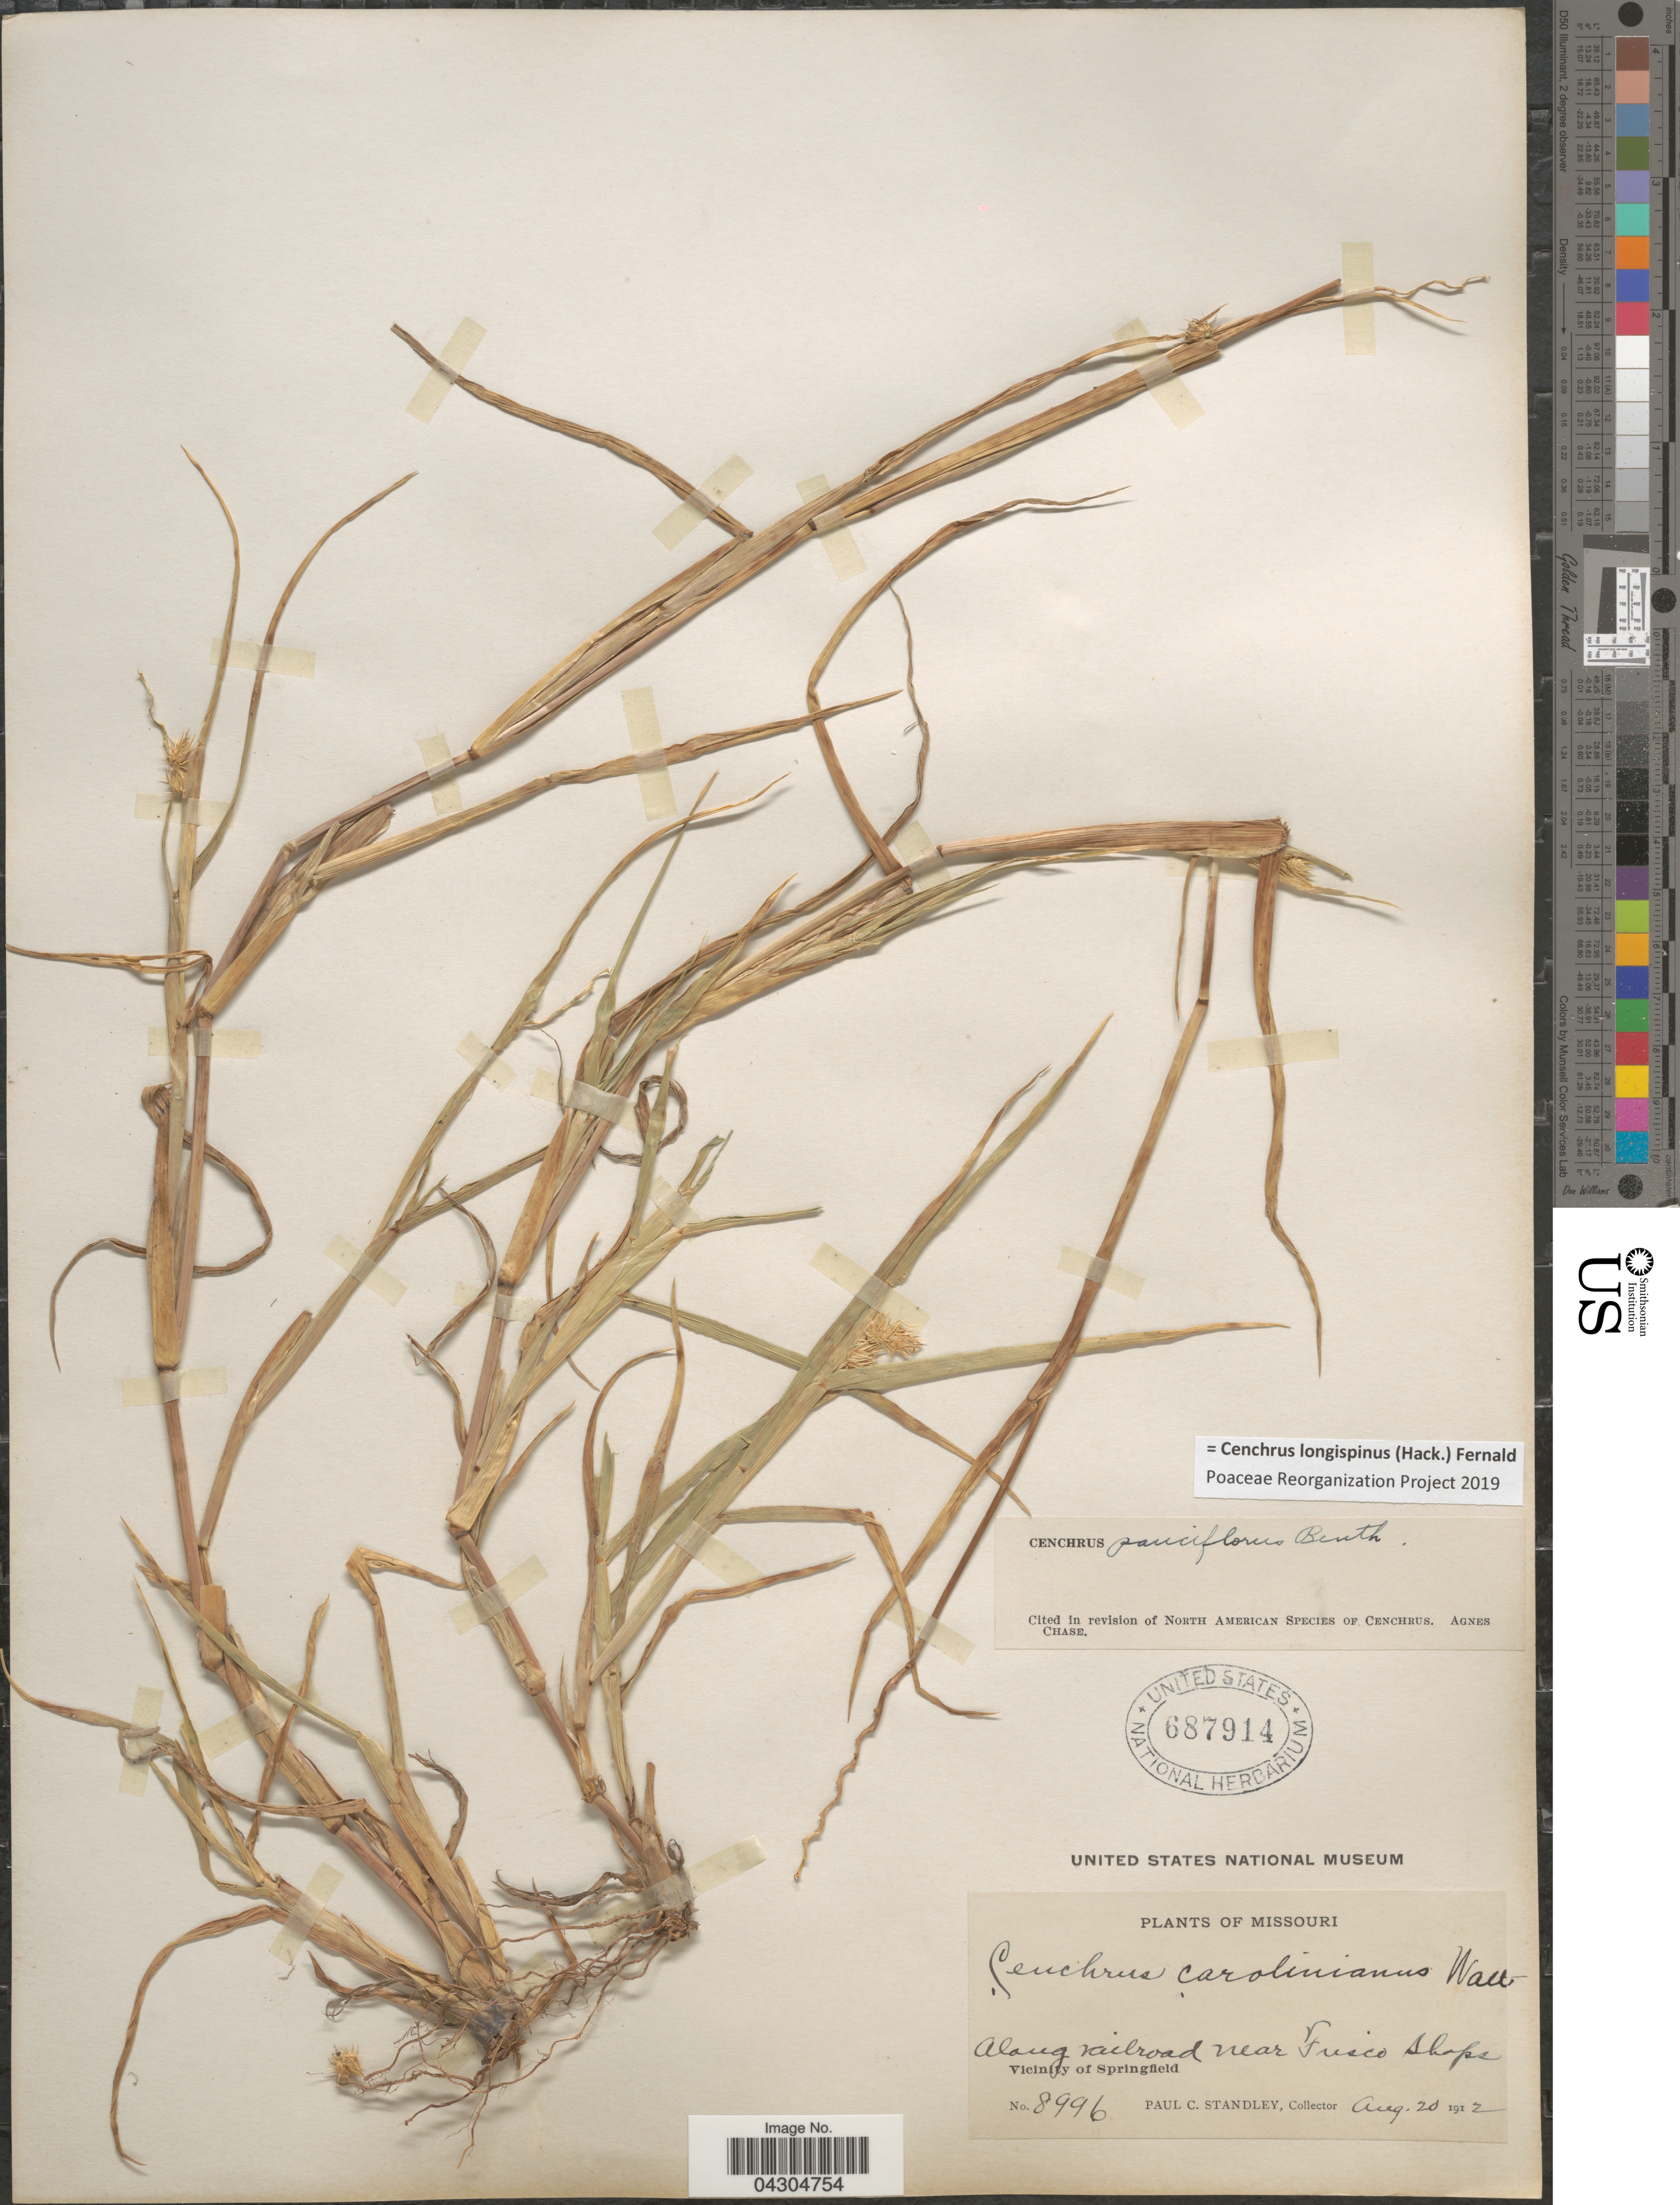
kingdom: Plantae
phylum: Tracheophyta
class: Liliopsida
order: Poales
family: Poaceae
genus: Cenchrus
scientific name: Cenchrus longispinus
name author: (Hack.) Fernald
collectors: P. C. Standley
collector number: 8996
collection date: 1912-08-20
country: United States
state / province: Missouri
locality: Along railroad near Frisco Shops. Vicinity of Springfield.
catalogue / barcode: US 687914